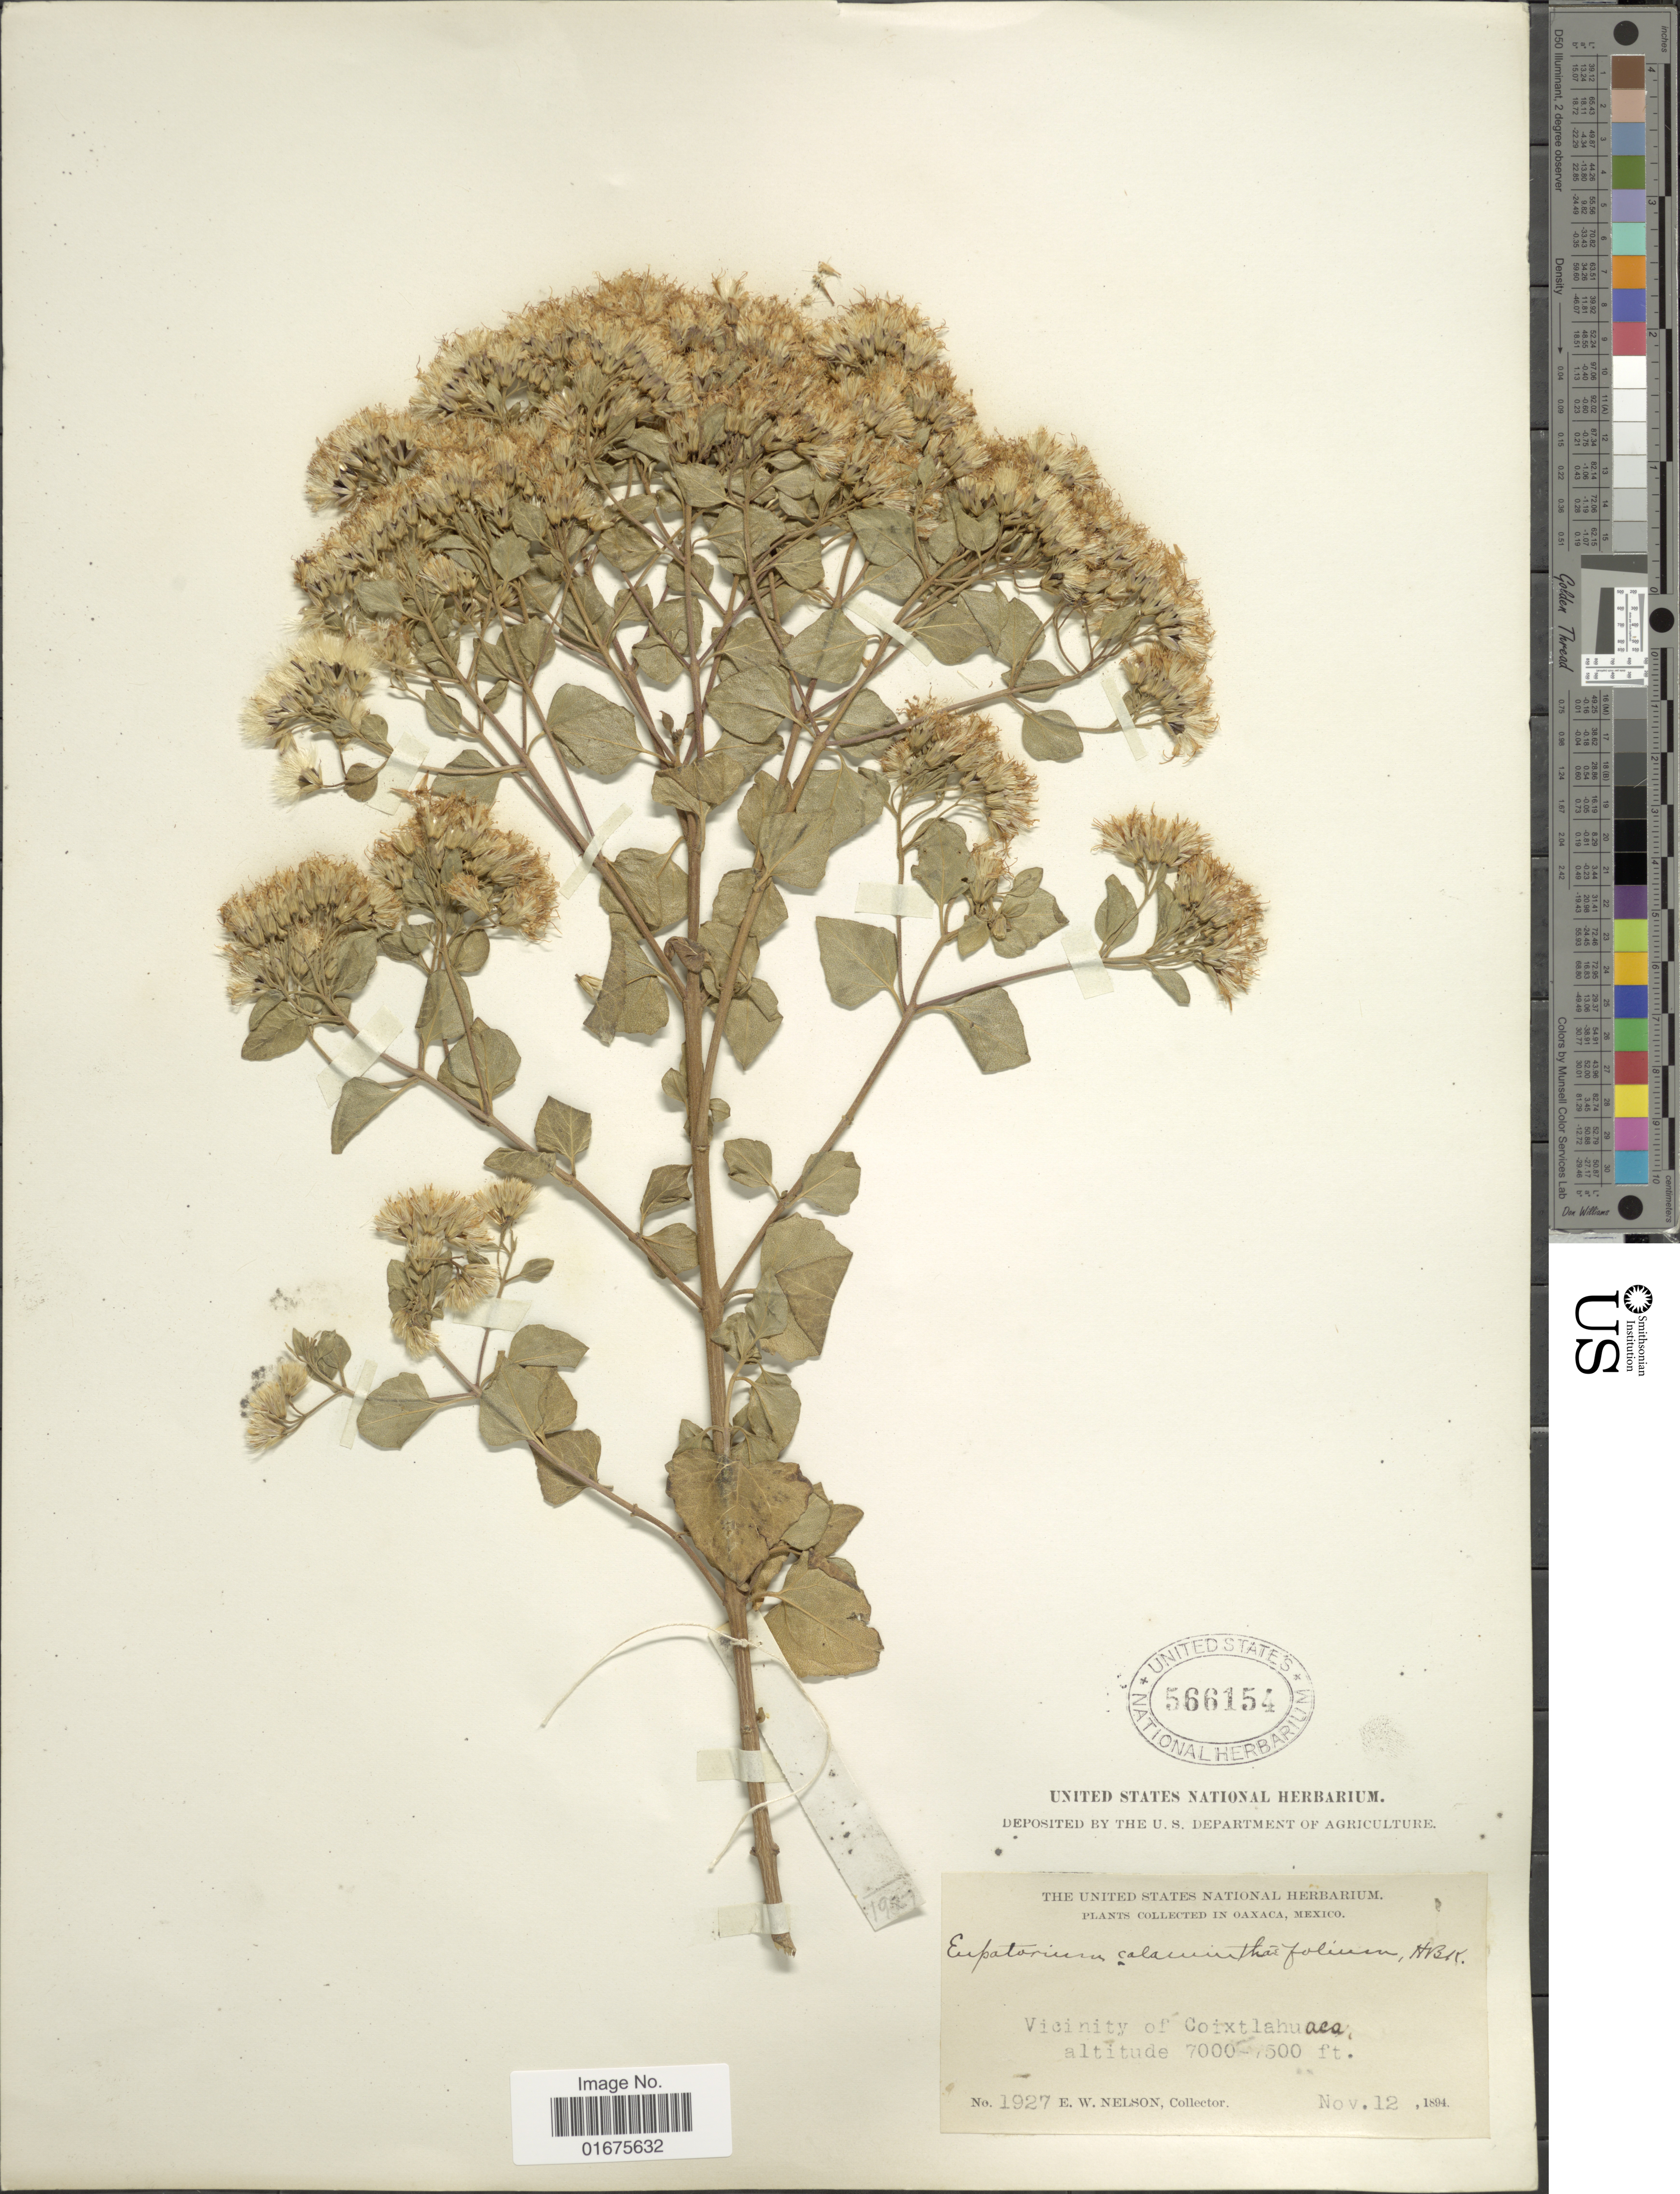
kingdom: Plantae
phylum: Tracheophyta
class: Magnoliopsida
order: Asterales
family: Asteraceae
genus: Ageratina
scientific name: Ageratina calaminthaefolia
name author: (Kunth) R.M. King & H. Rob.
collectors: E. W. Nelson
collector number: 1927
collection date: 1894-11-12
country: Mexico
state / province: Oaxaca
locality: Vicinity of Coixtlahuaca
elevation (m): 2134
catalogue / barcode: US 566154